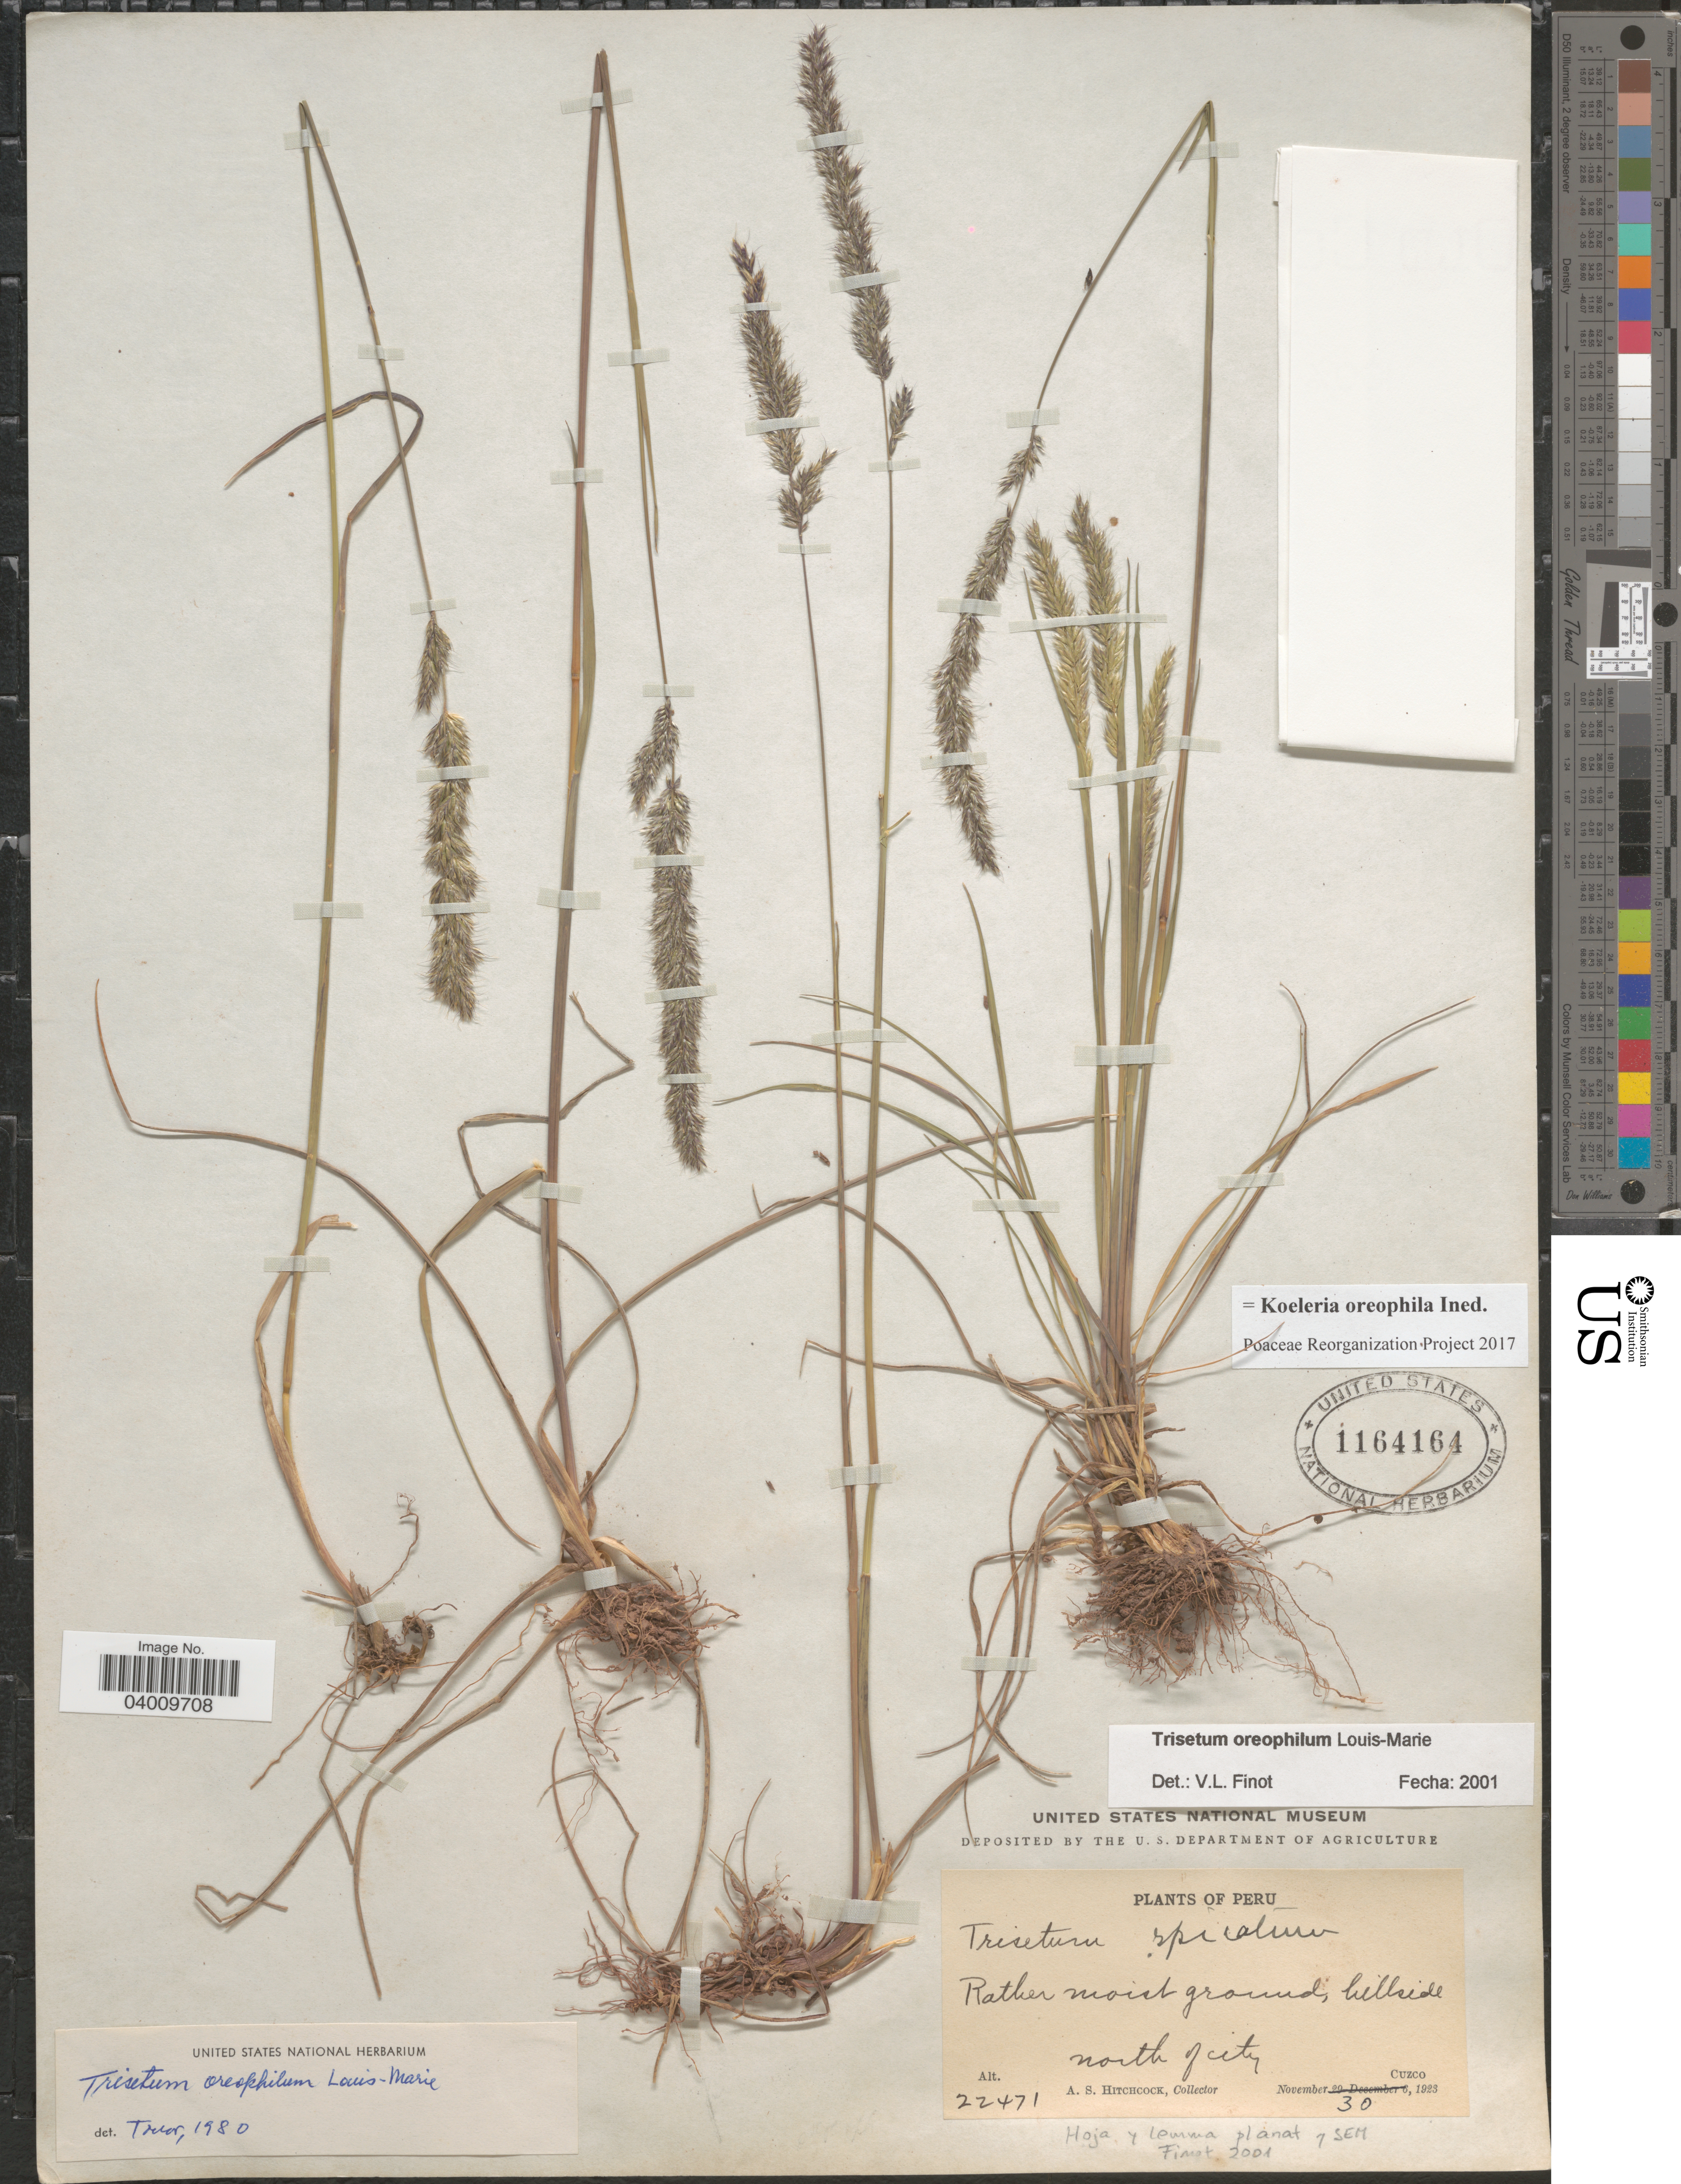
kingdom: Plantae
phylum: Tracheophyta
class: Liliopsida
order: Poales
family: Poaceae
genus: Koeleria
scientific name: Koeleria oreophila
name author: (Louis-Marie) Barberá et al.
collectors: A. S. Hitchcock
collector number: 22471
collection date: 1923-11-30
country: Peru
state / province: Cusco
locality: North of city. Cuzco.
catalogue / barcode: US 1164164